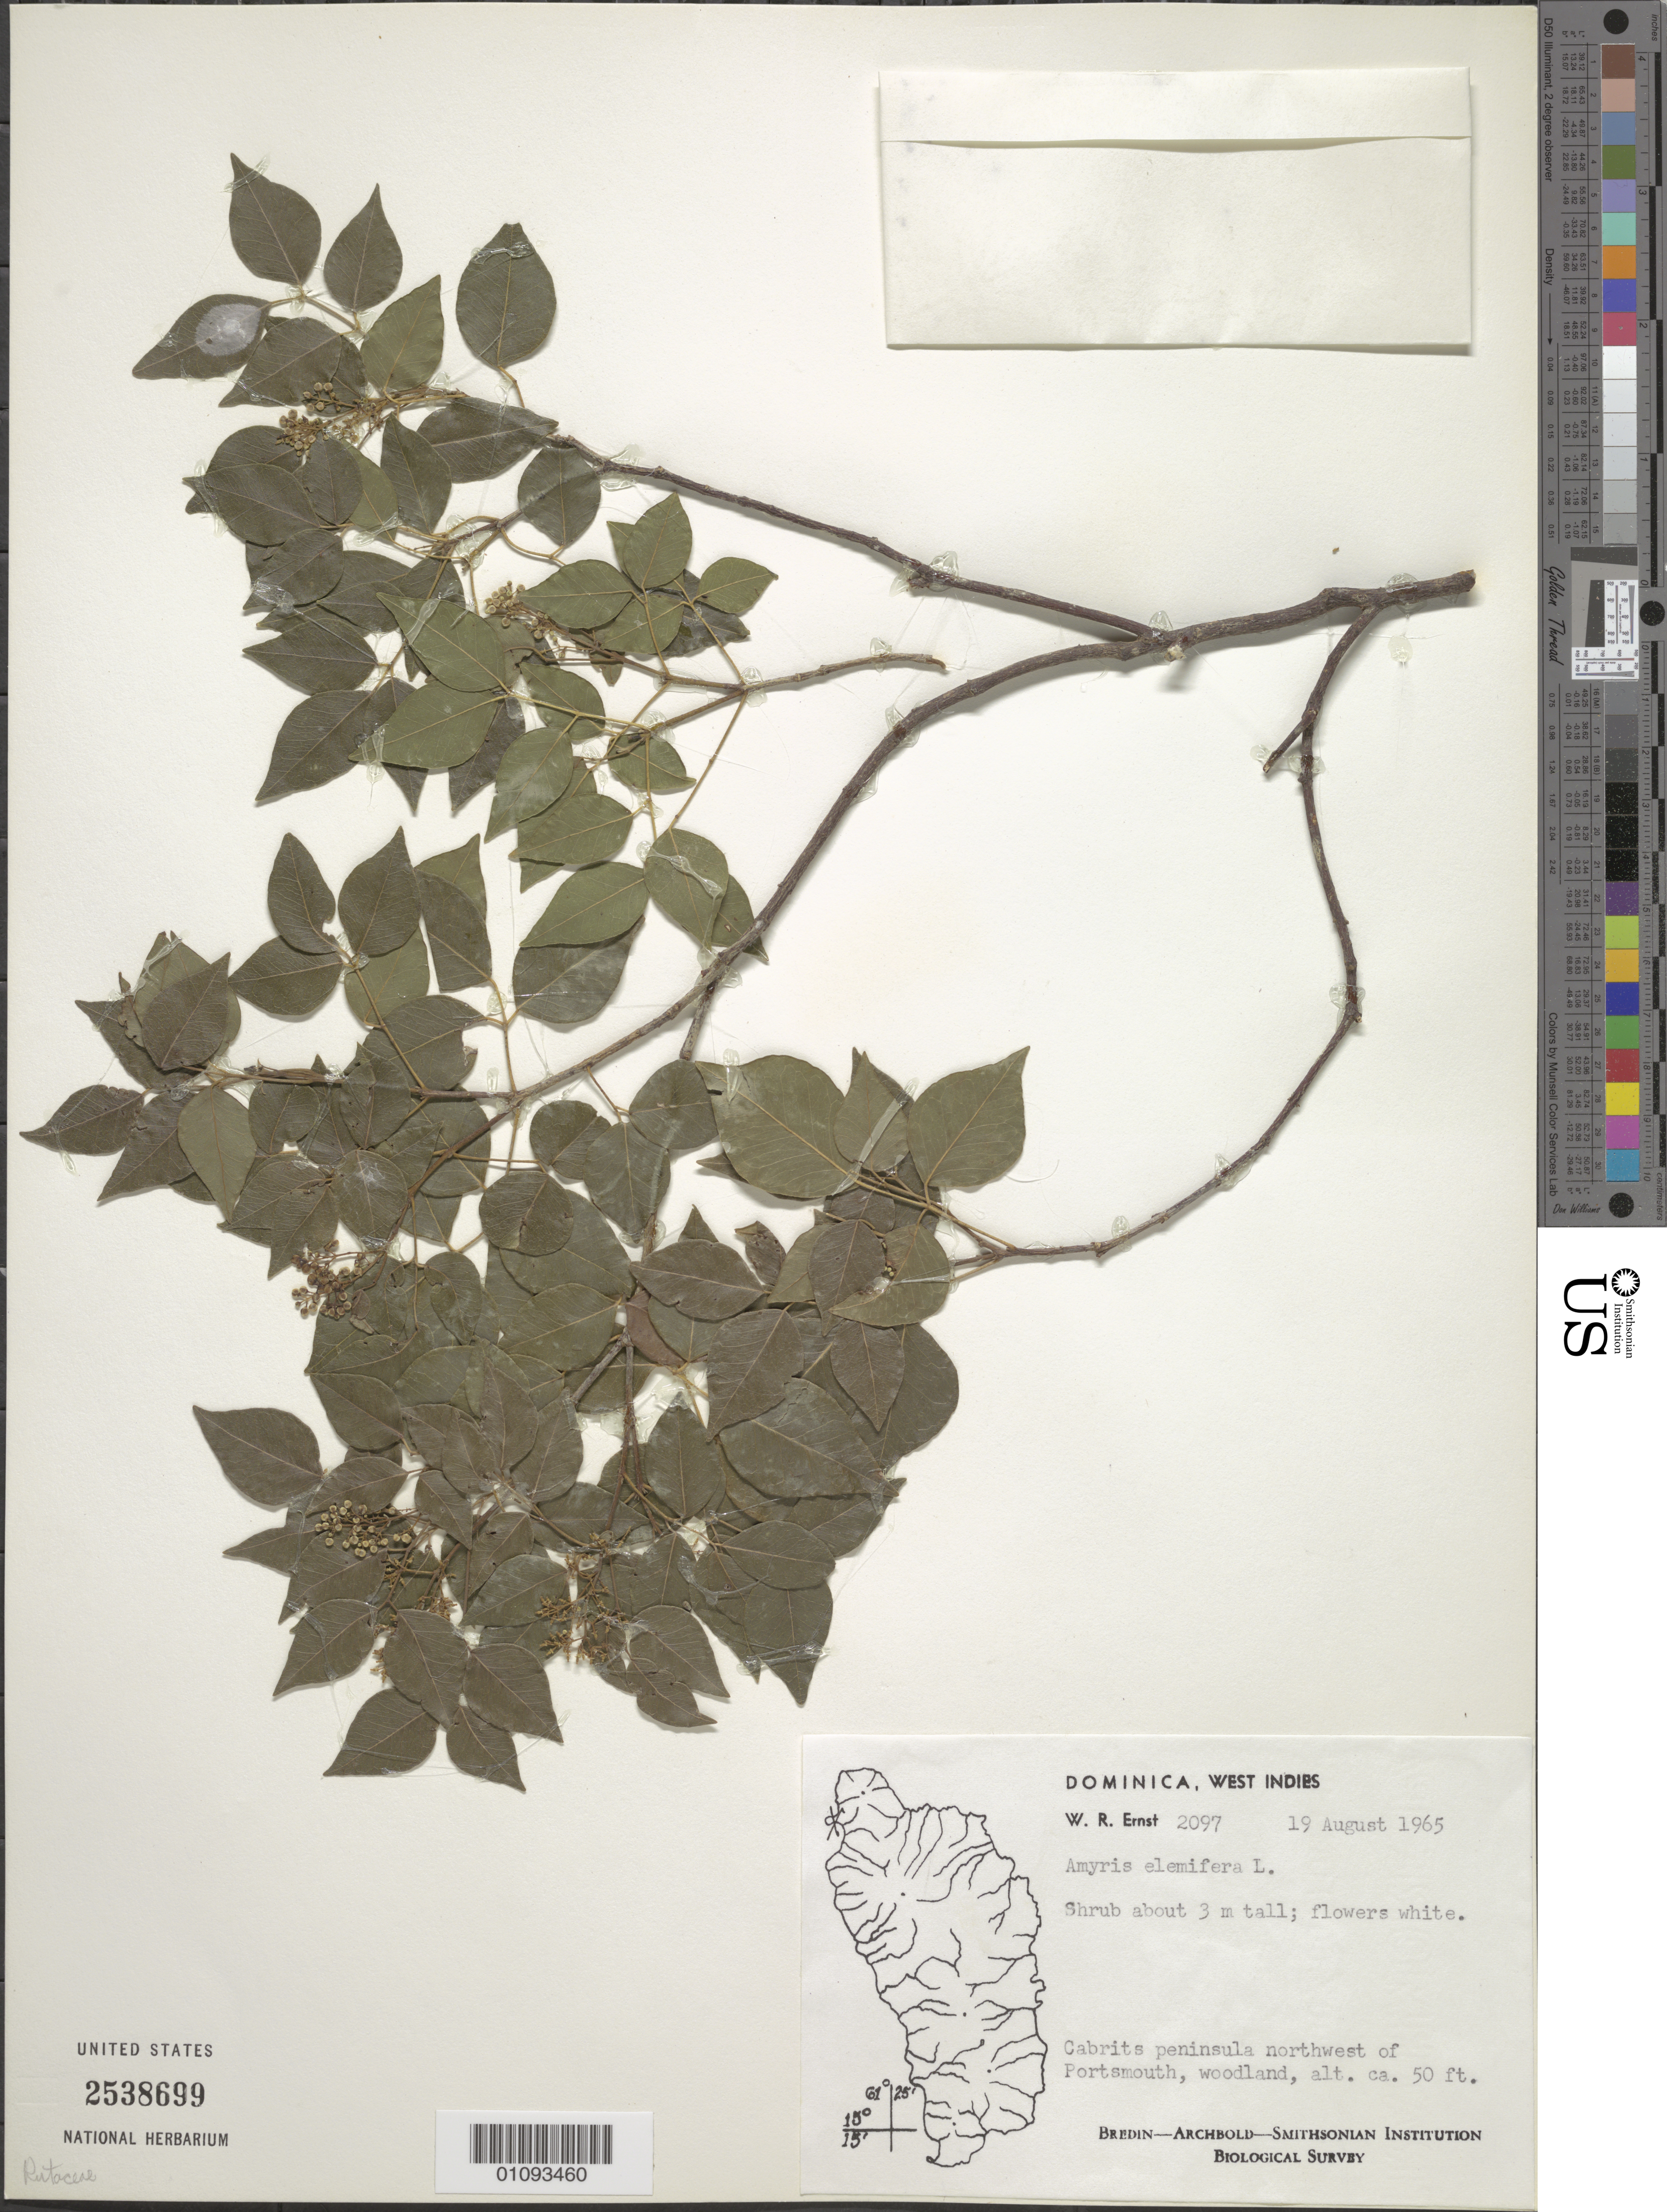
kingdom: Plantae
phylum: Tracheophyta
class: Magnoliopsida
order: Sapindales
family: Rutaceae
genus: Amyris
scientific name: Amyris elemifera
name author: L.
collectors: W. R. Ernst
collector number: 2097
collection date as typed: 19 Aug 1965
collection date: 1965-08-19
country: Dominica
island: Dominica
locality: Cabrits peninsula NW of Portsmouth, woodland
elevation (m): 15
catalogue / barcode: US 2538699